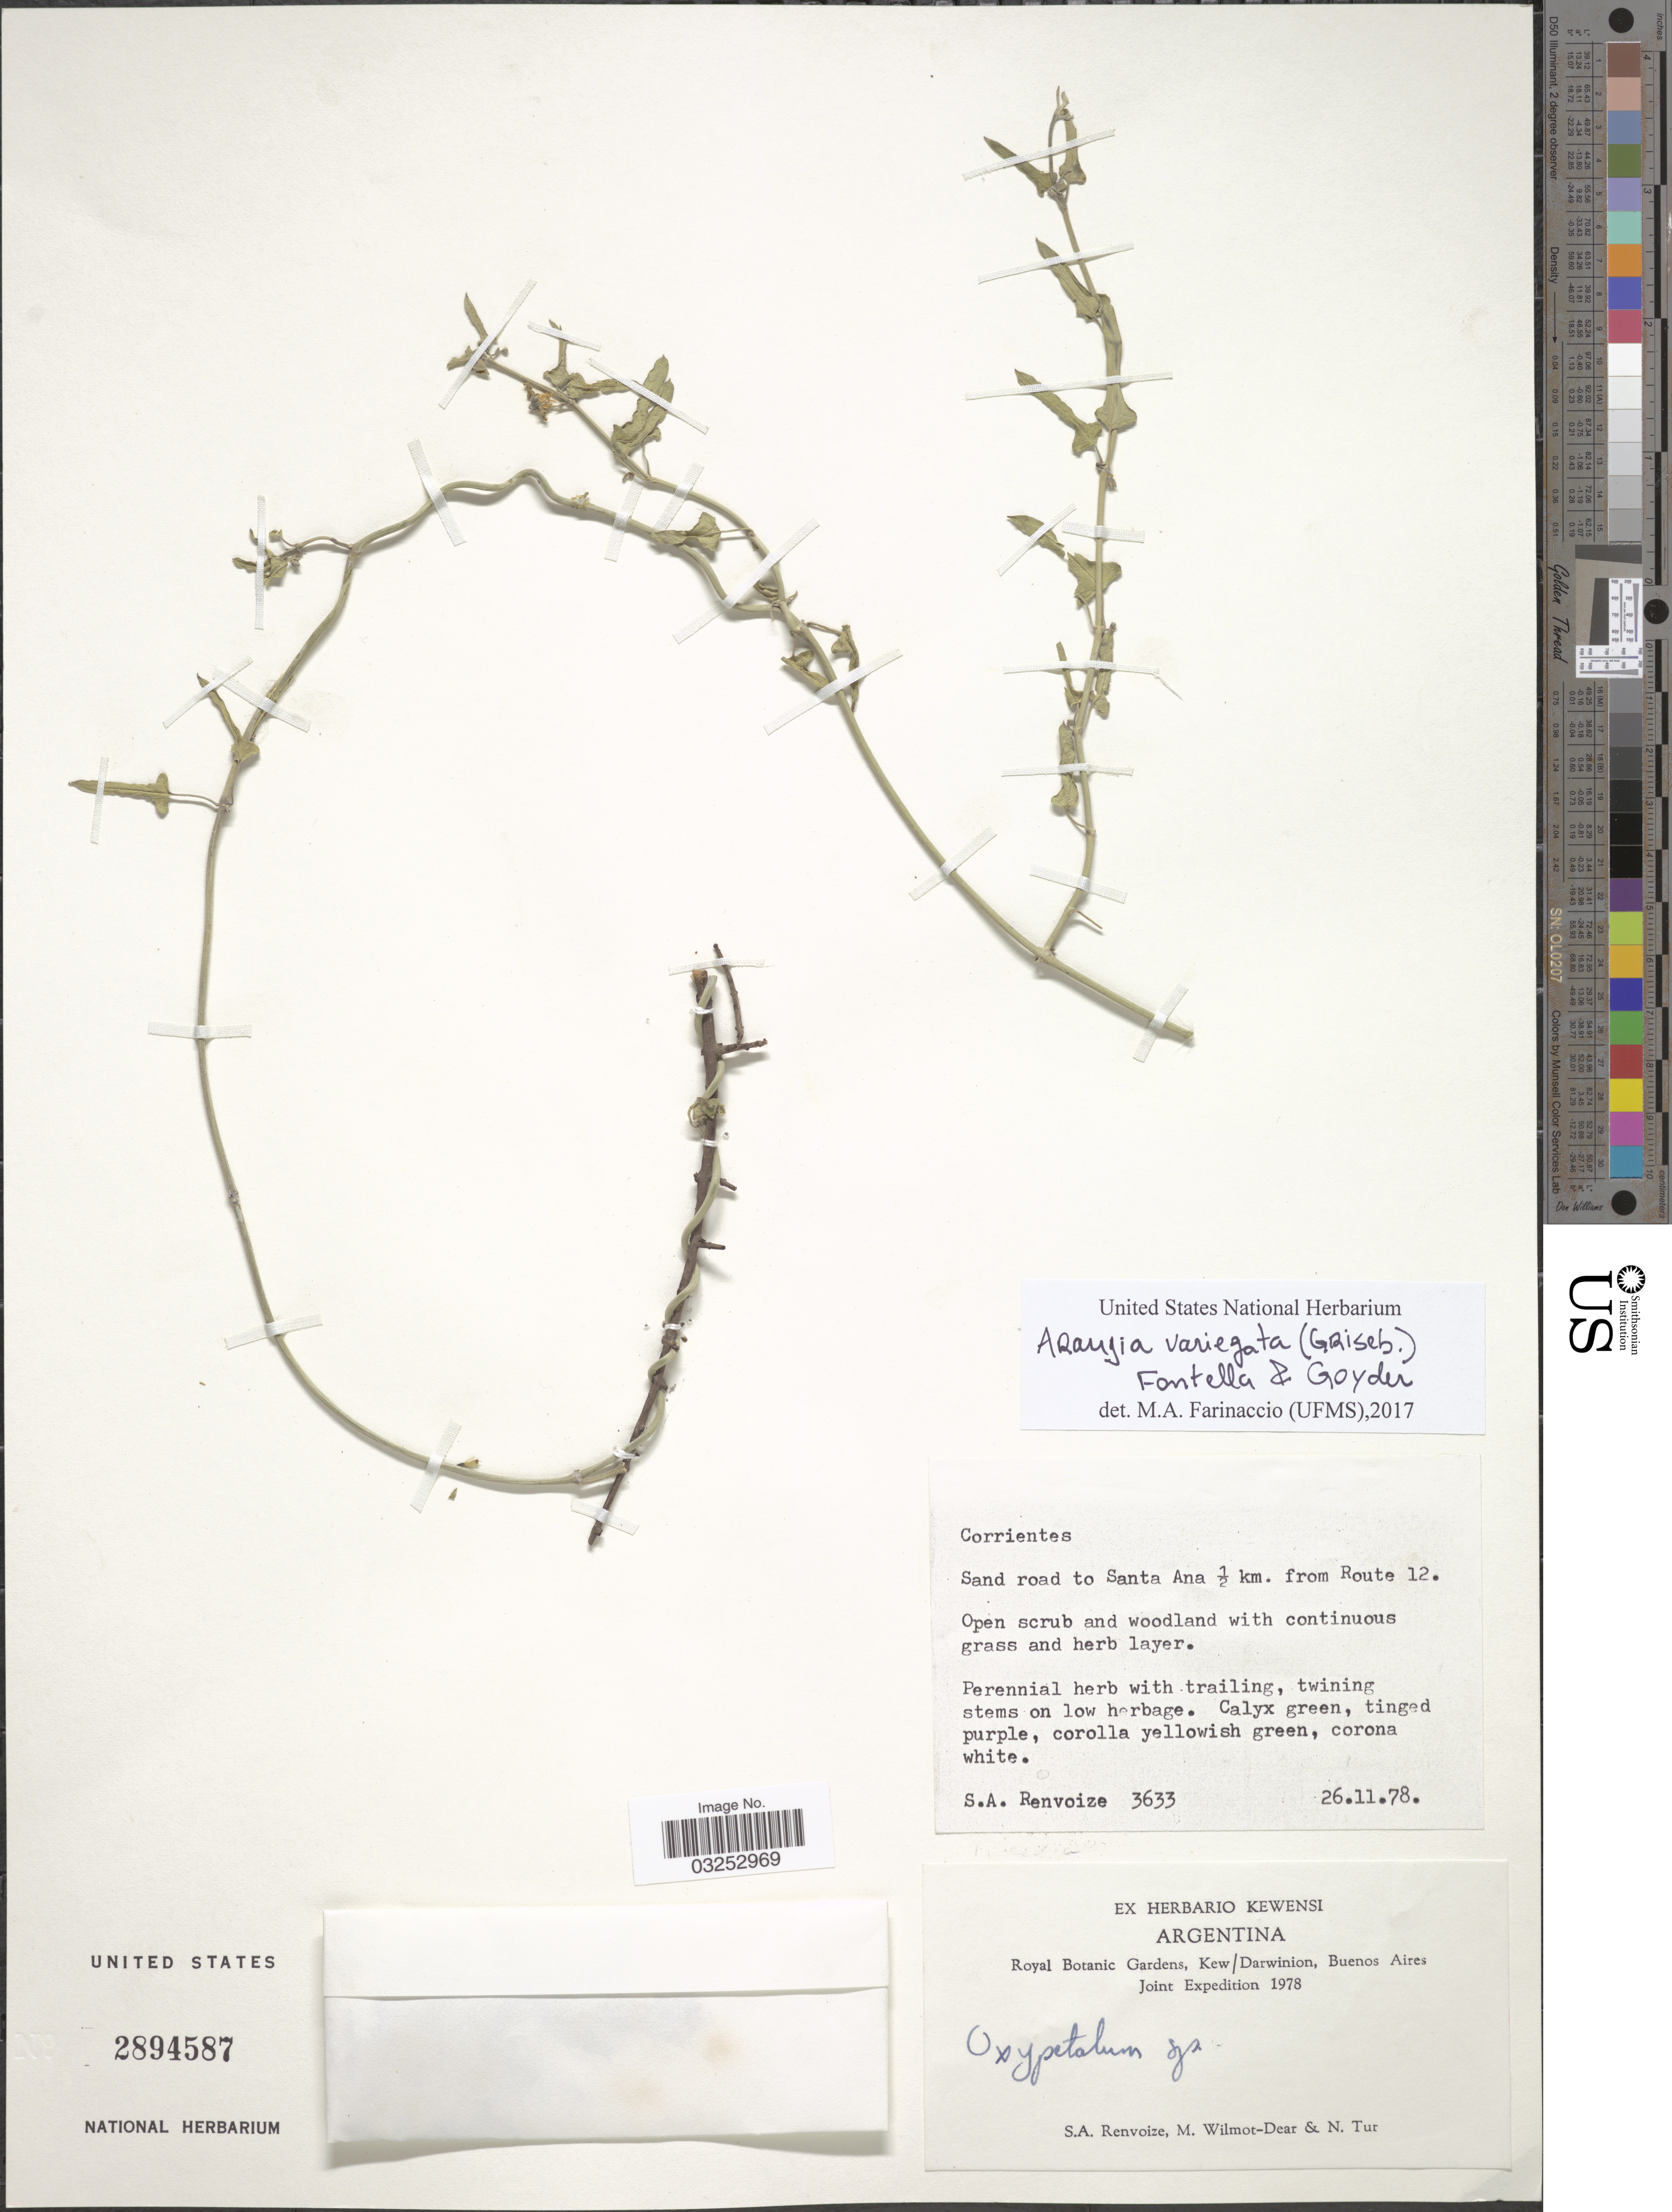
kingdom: Plantae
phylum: Tracheophyta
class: Magnoliopsida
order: Gentianales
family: Apocynaceae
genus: Araujia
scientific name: Araujia variegata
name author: (Griseb.) Fontella & Goyder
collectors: S. A. Renvoize, M. Wilmot-Dear & N. Tur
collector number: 3633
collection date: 1978-11-26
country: Argentina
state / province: Corrientes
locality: Sand road to Santa Ana ½ km. from Route 12.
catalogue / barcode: US 2894587